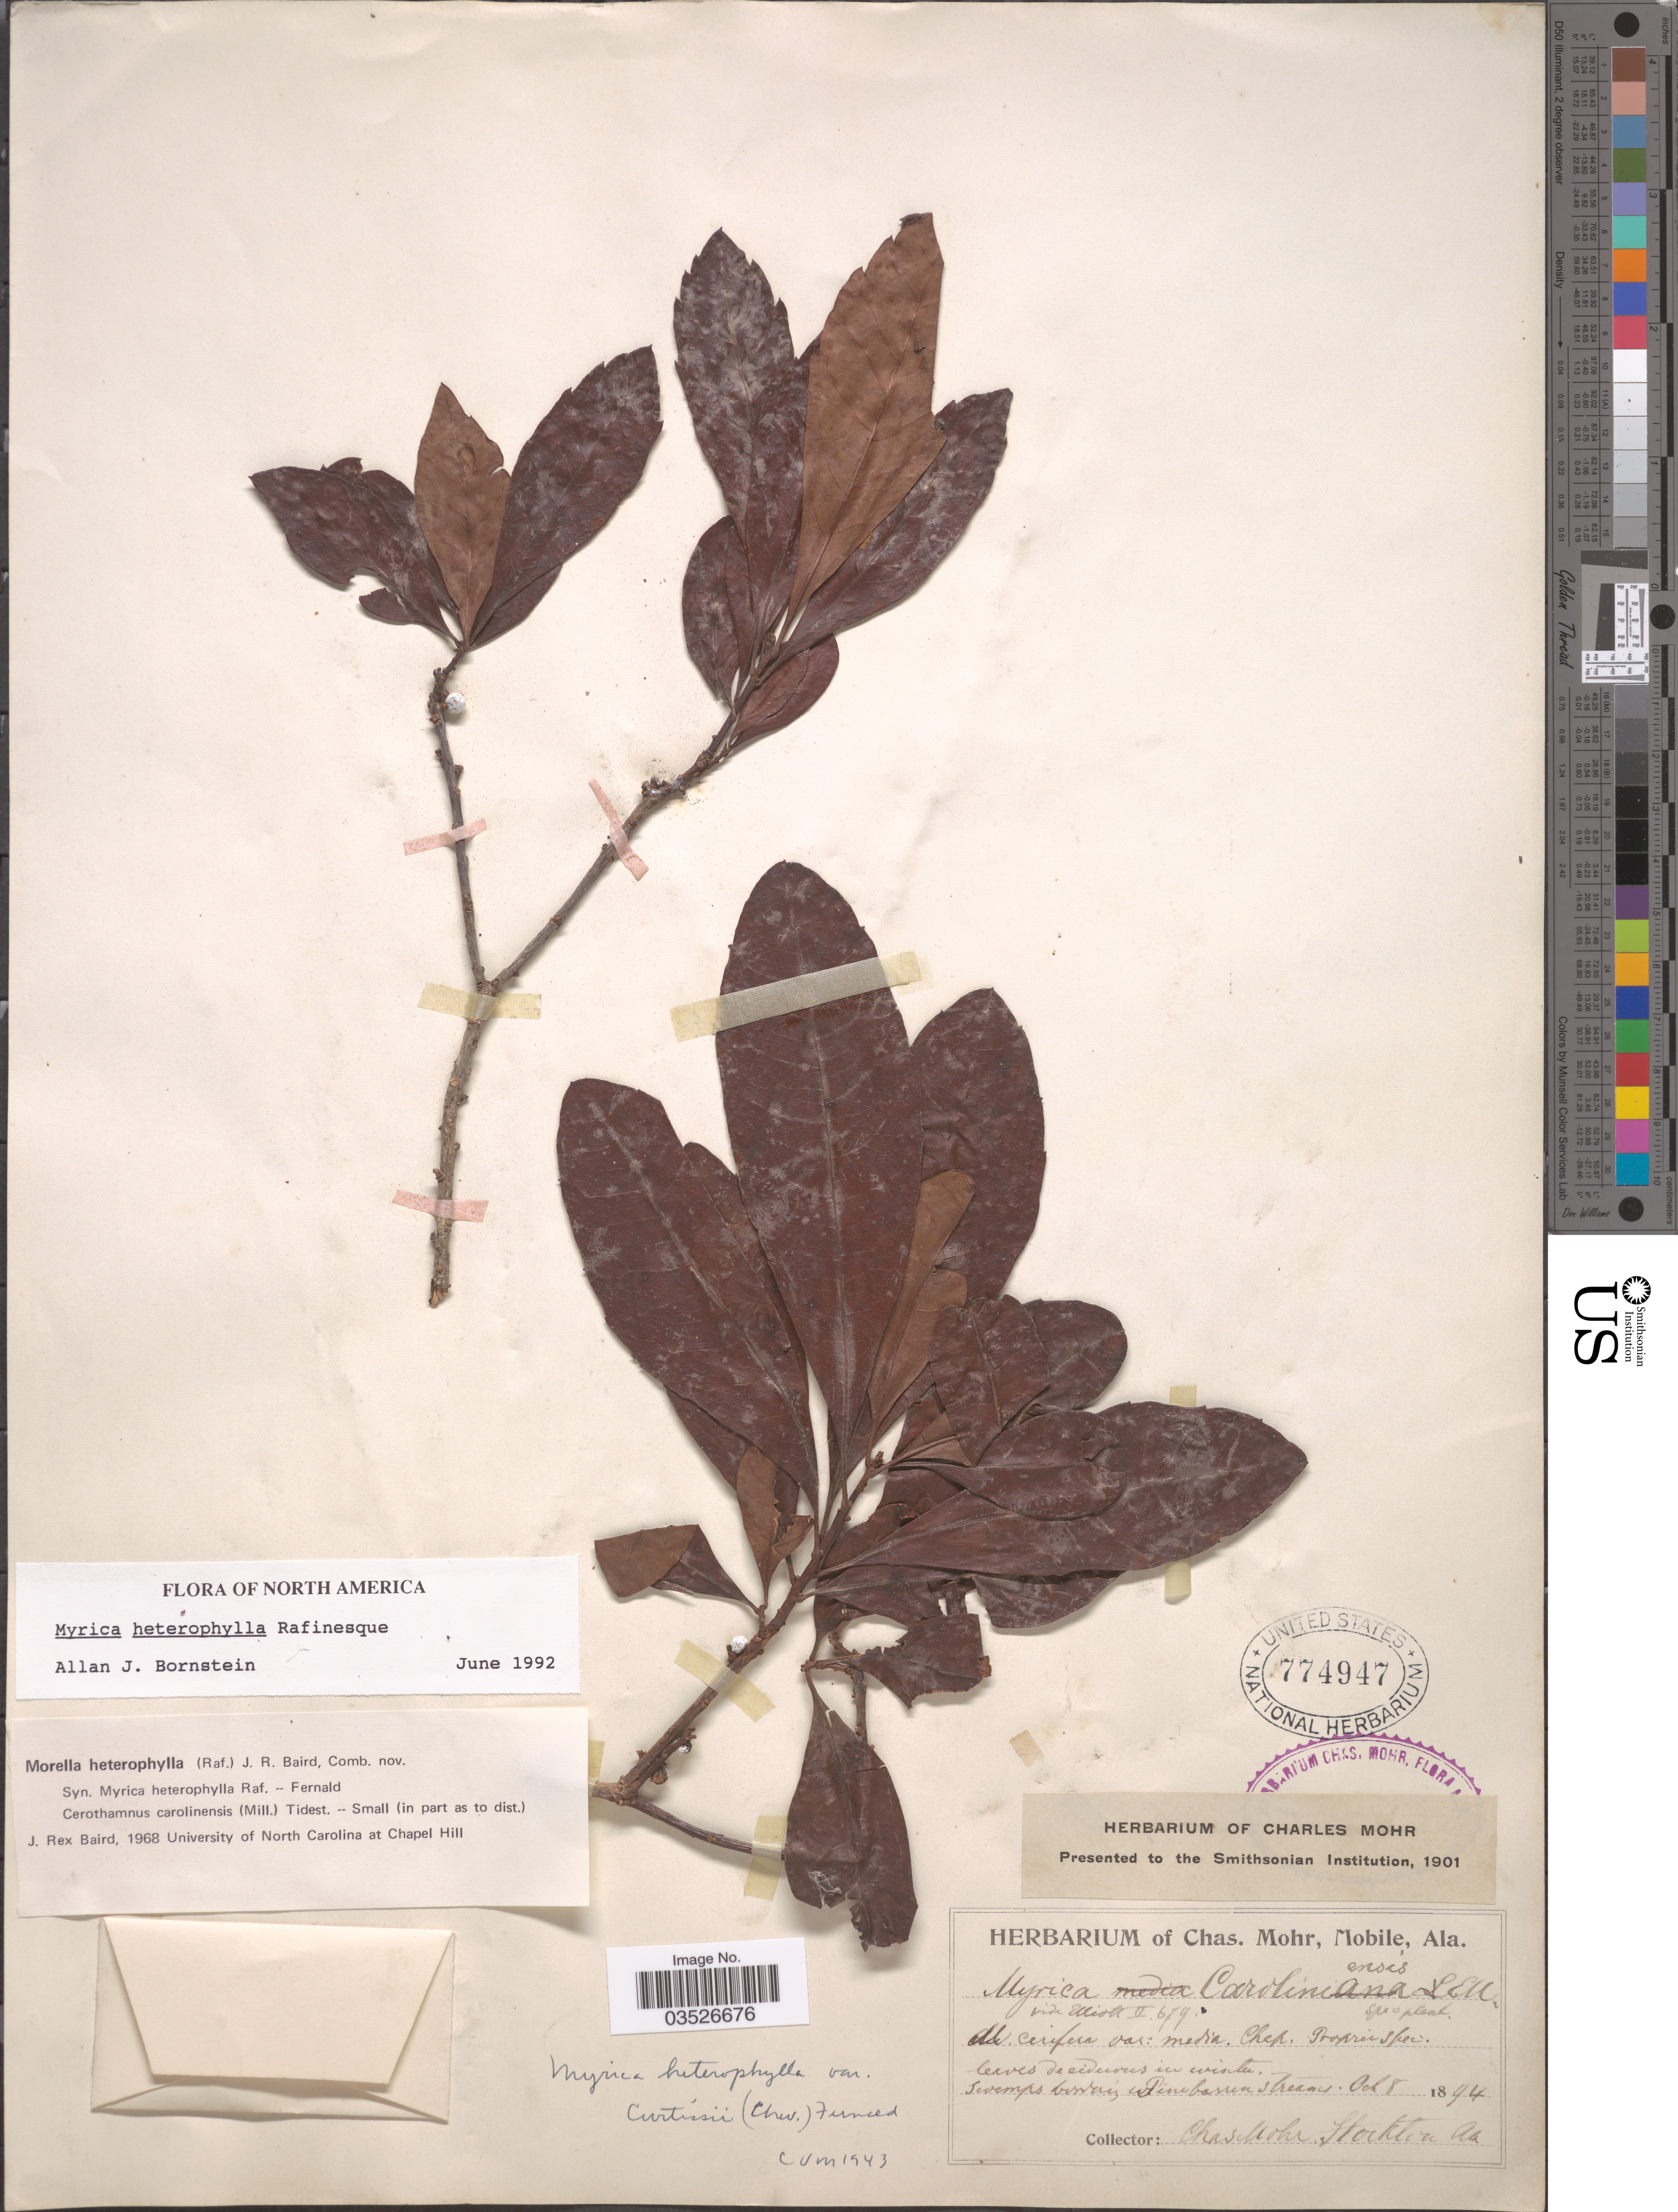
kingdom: Plantae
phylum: Tracheophyta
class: Magnoliopsida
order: Fagales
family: Myricaceae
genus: Morella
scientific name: Morella caroliniensis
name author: (Mill.) Small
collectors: Mohr, C. T. (herbarium)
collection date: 1894-10-08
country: United States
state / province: Alabama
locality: Stockton.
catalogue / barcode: US 774947